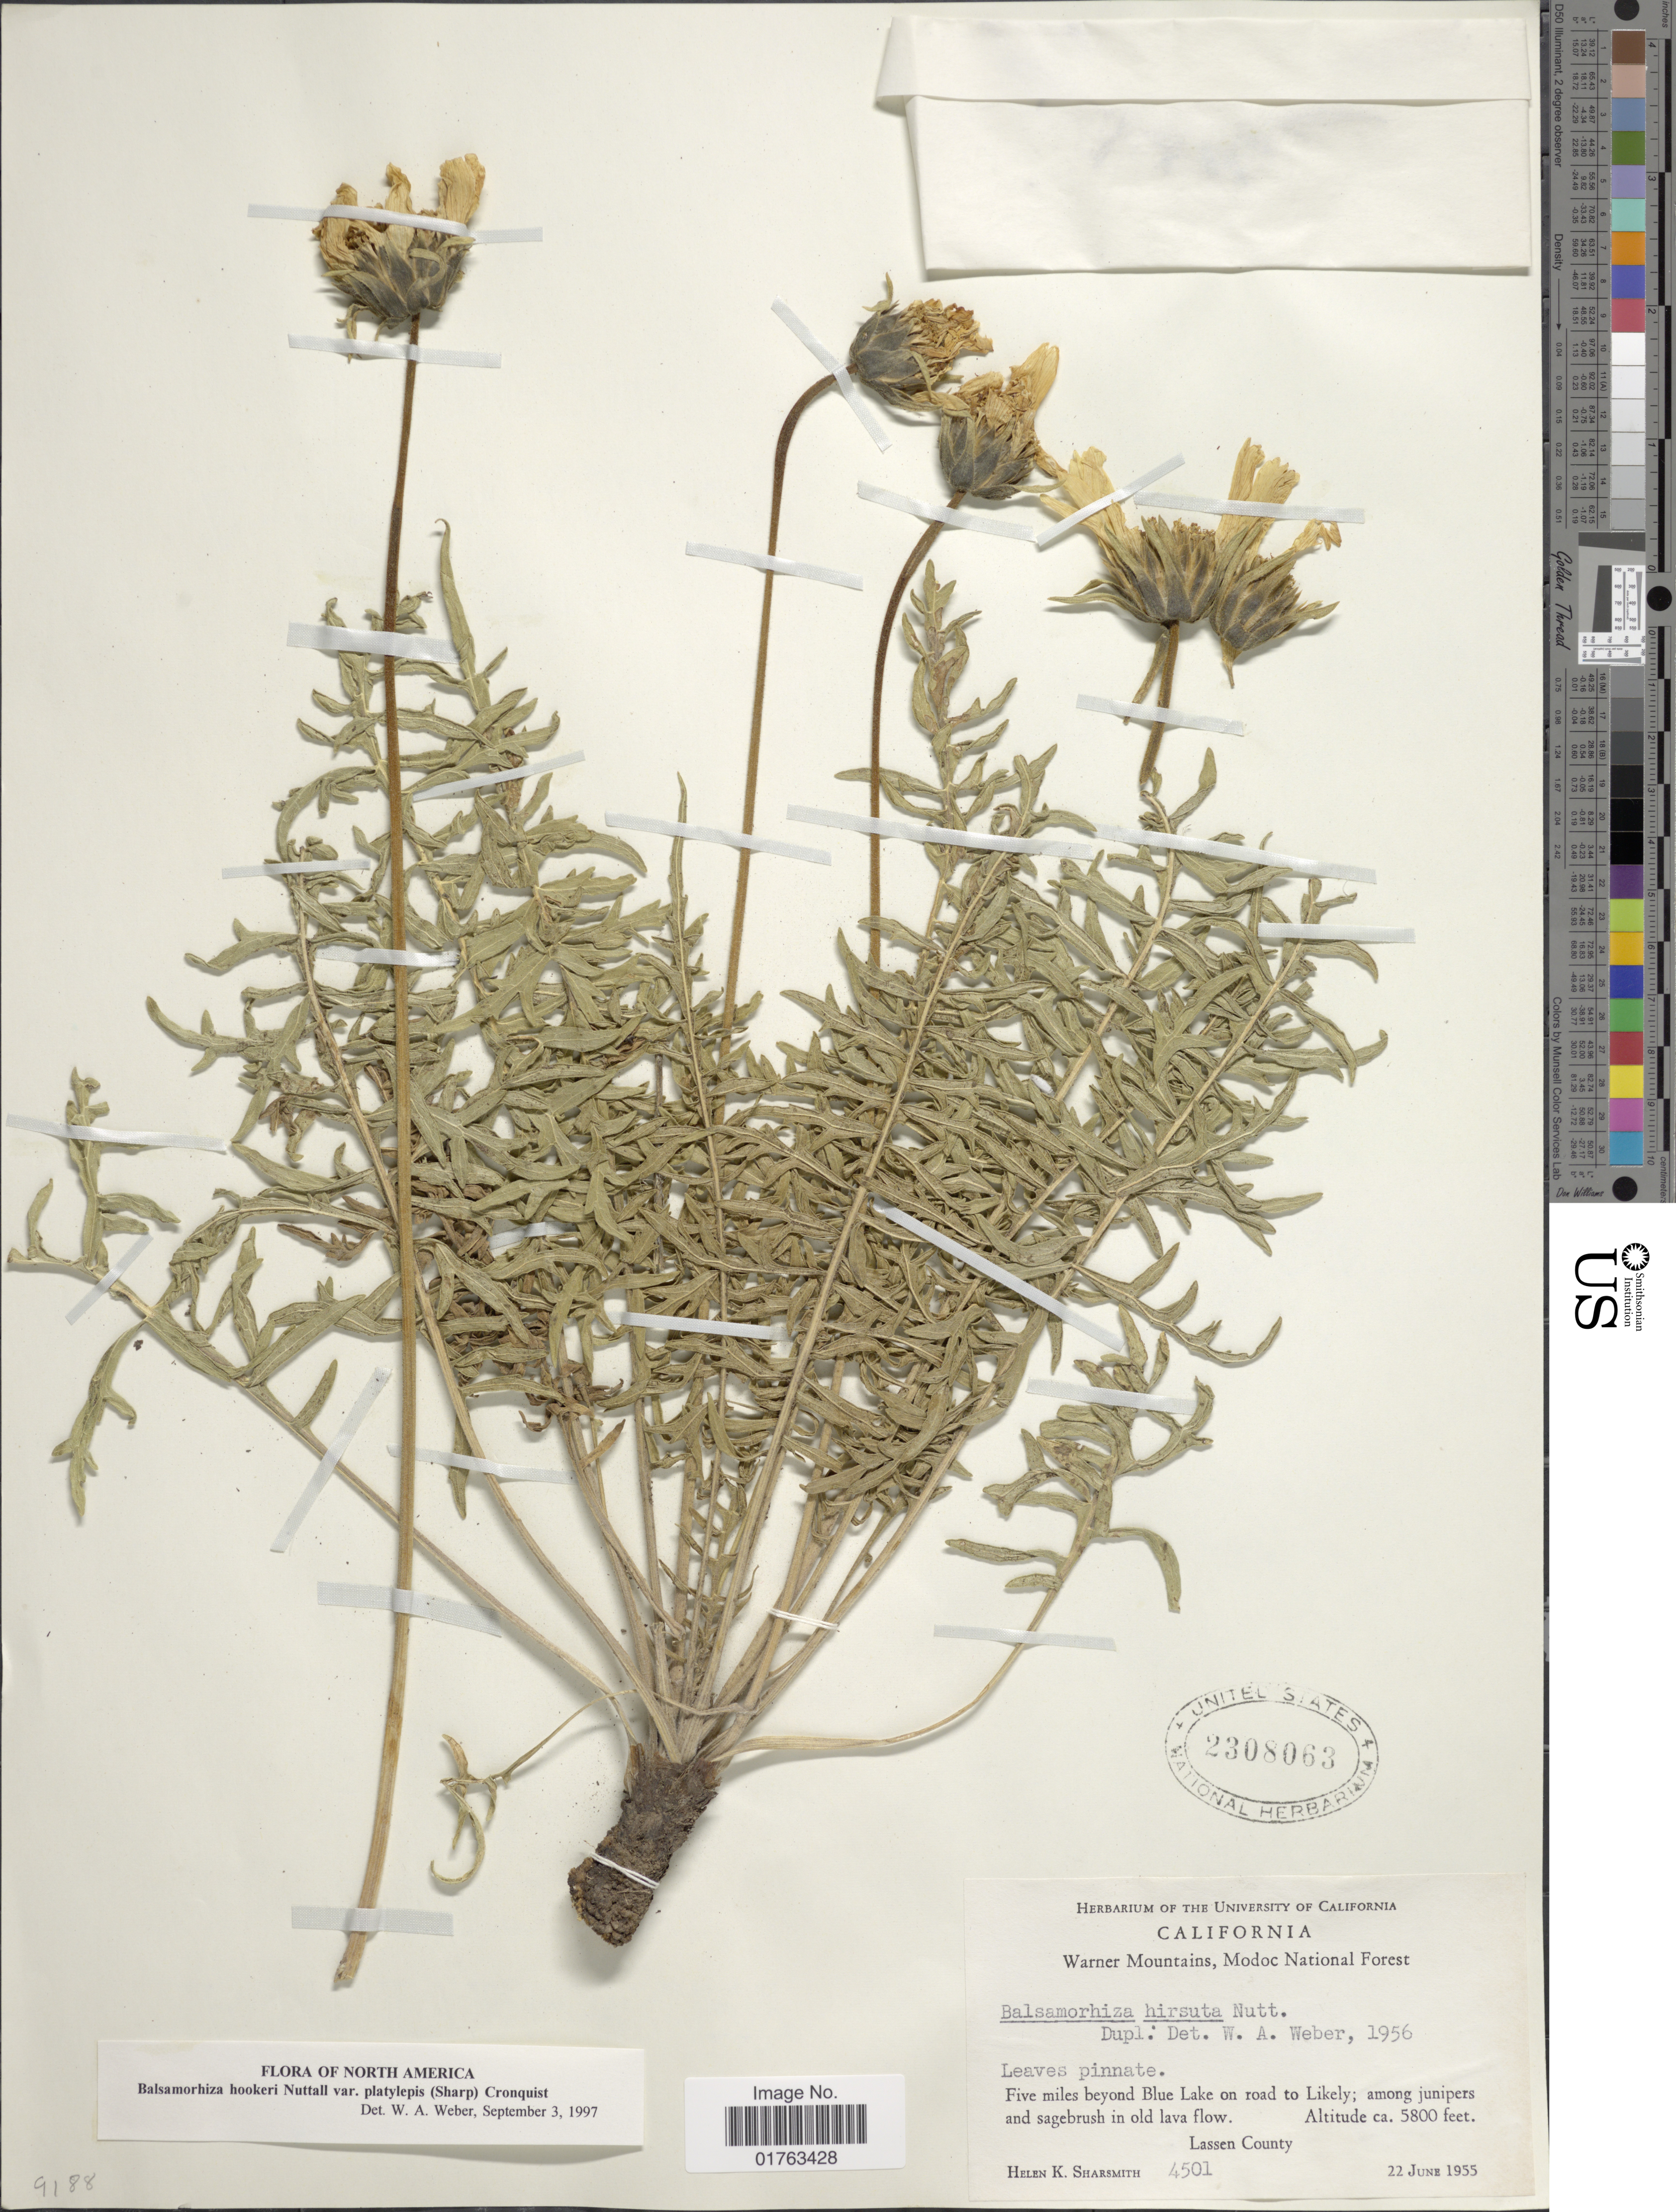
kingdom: Plantae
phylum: Tracheophyta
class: Magnoliopsida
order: Asterales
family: Asteraceae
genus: Balsamorhiza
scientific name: Balsamorhiza hookeri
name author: Nutt.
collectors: H. Sharsmith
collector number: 4501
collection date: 1955-06-22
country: United States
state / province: California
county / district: Lassen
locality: Five miles beyond Blue Lake on road to Likely; among junipers and sagebrush in old lava flow, Lassen County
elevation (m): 1768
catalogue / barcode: US 2308063